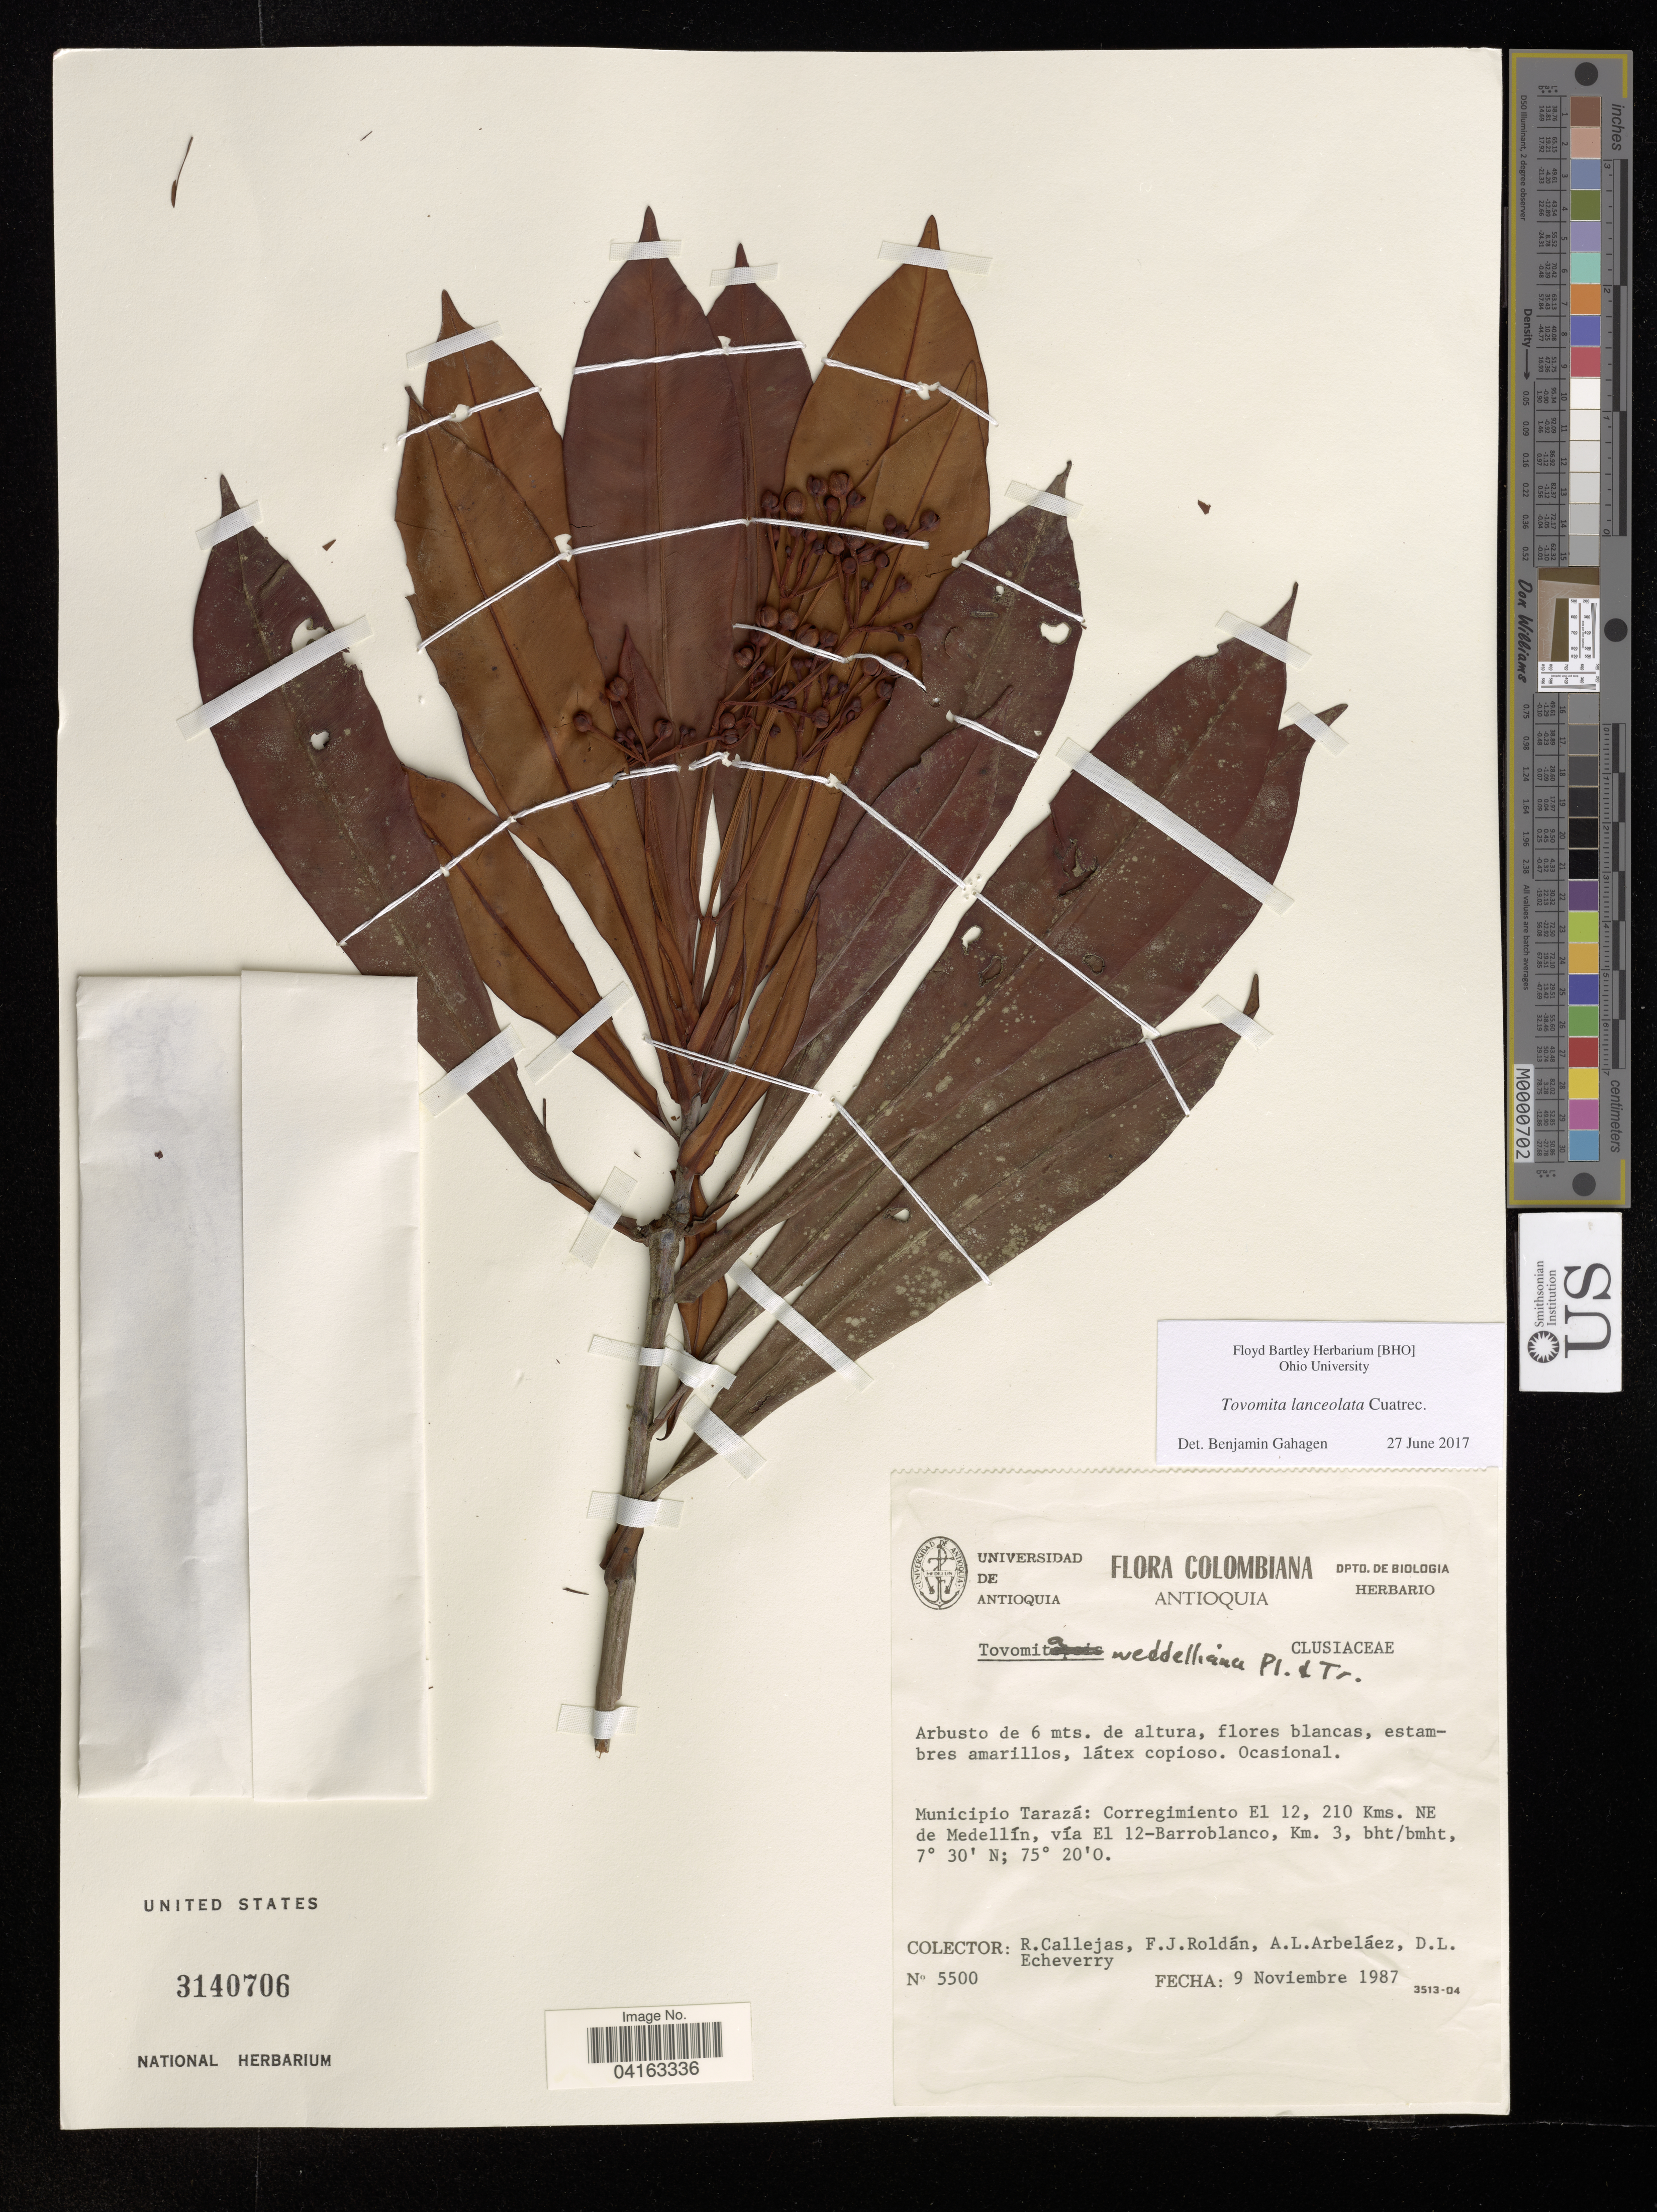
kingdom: Plantae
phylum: Tracheophyta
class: Magnoliopsida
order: Malpighiales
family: Clusiaceae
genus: Tovomita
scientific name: Tovomita lanceolata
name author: Cuatrec.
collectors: R. Callejas, F. J. Roldán, A. L. Arbelaez & D. Echeverry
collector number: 5500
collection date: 1987-11-09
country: Colombia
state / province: Antioquia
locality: Municipio Tarazá: Corregimiento El 12, 210 Kms. NE de Medellín, vía El 12-Barroblanco, Km. 3, bht/bmht.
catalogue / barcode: US 3140706